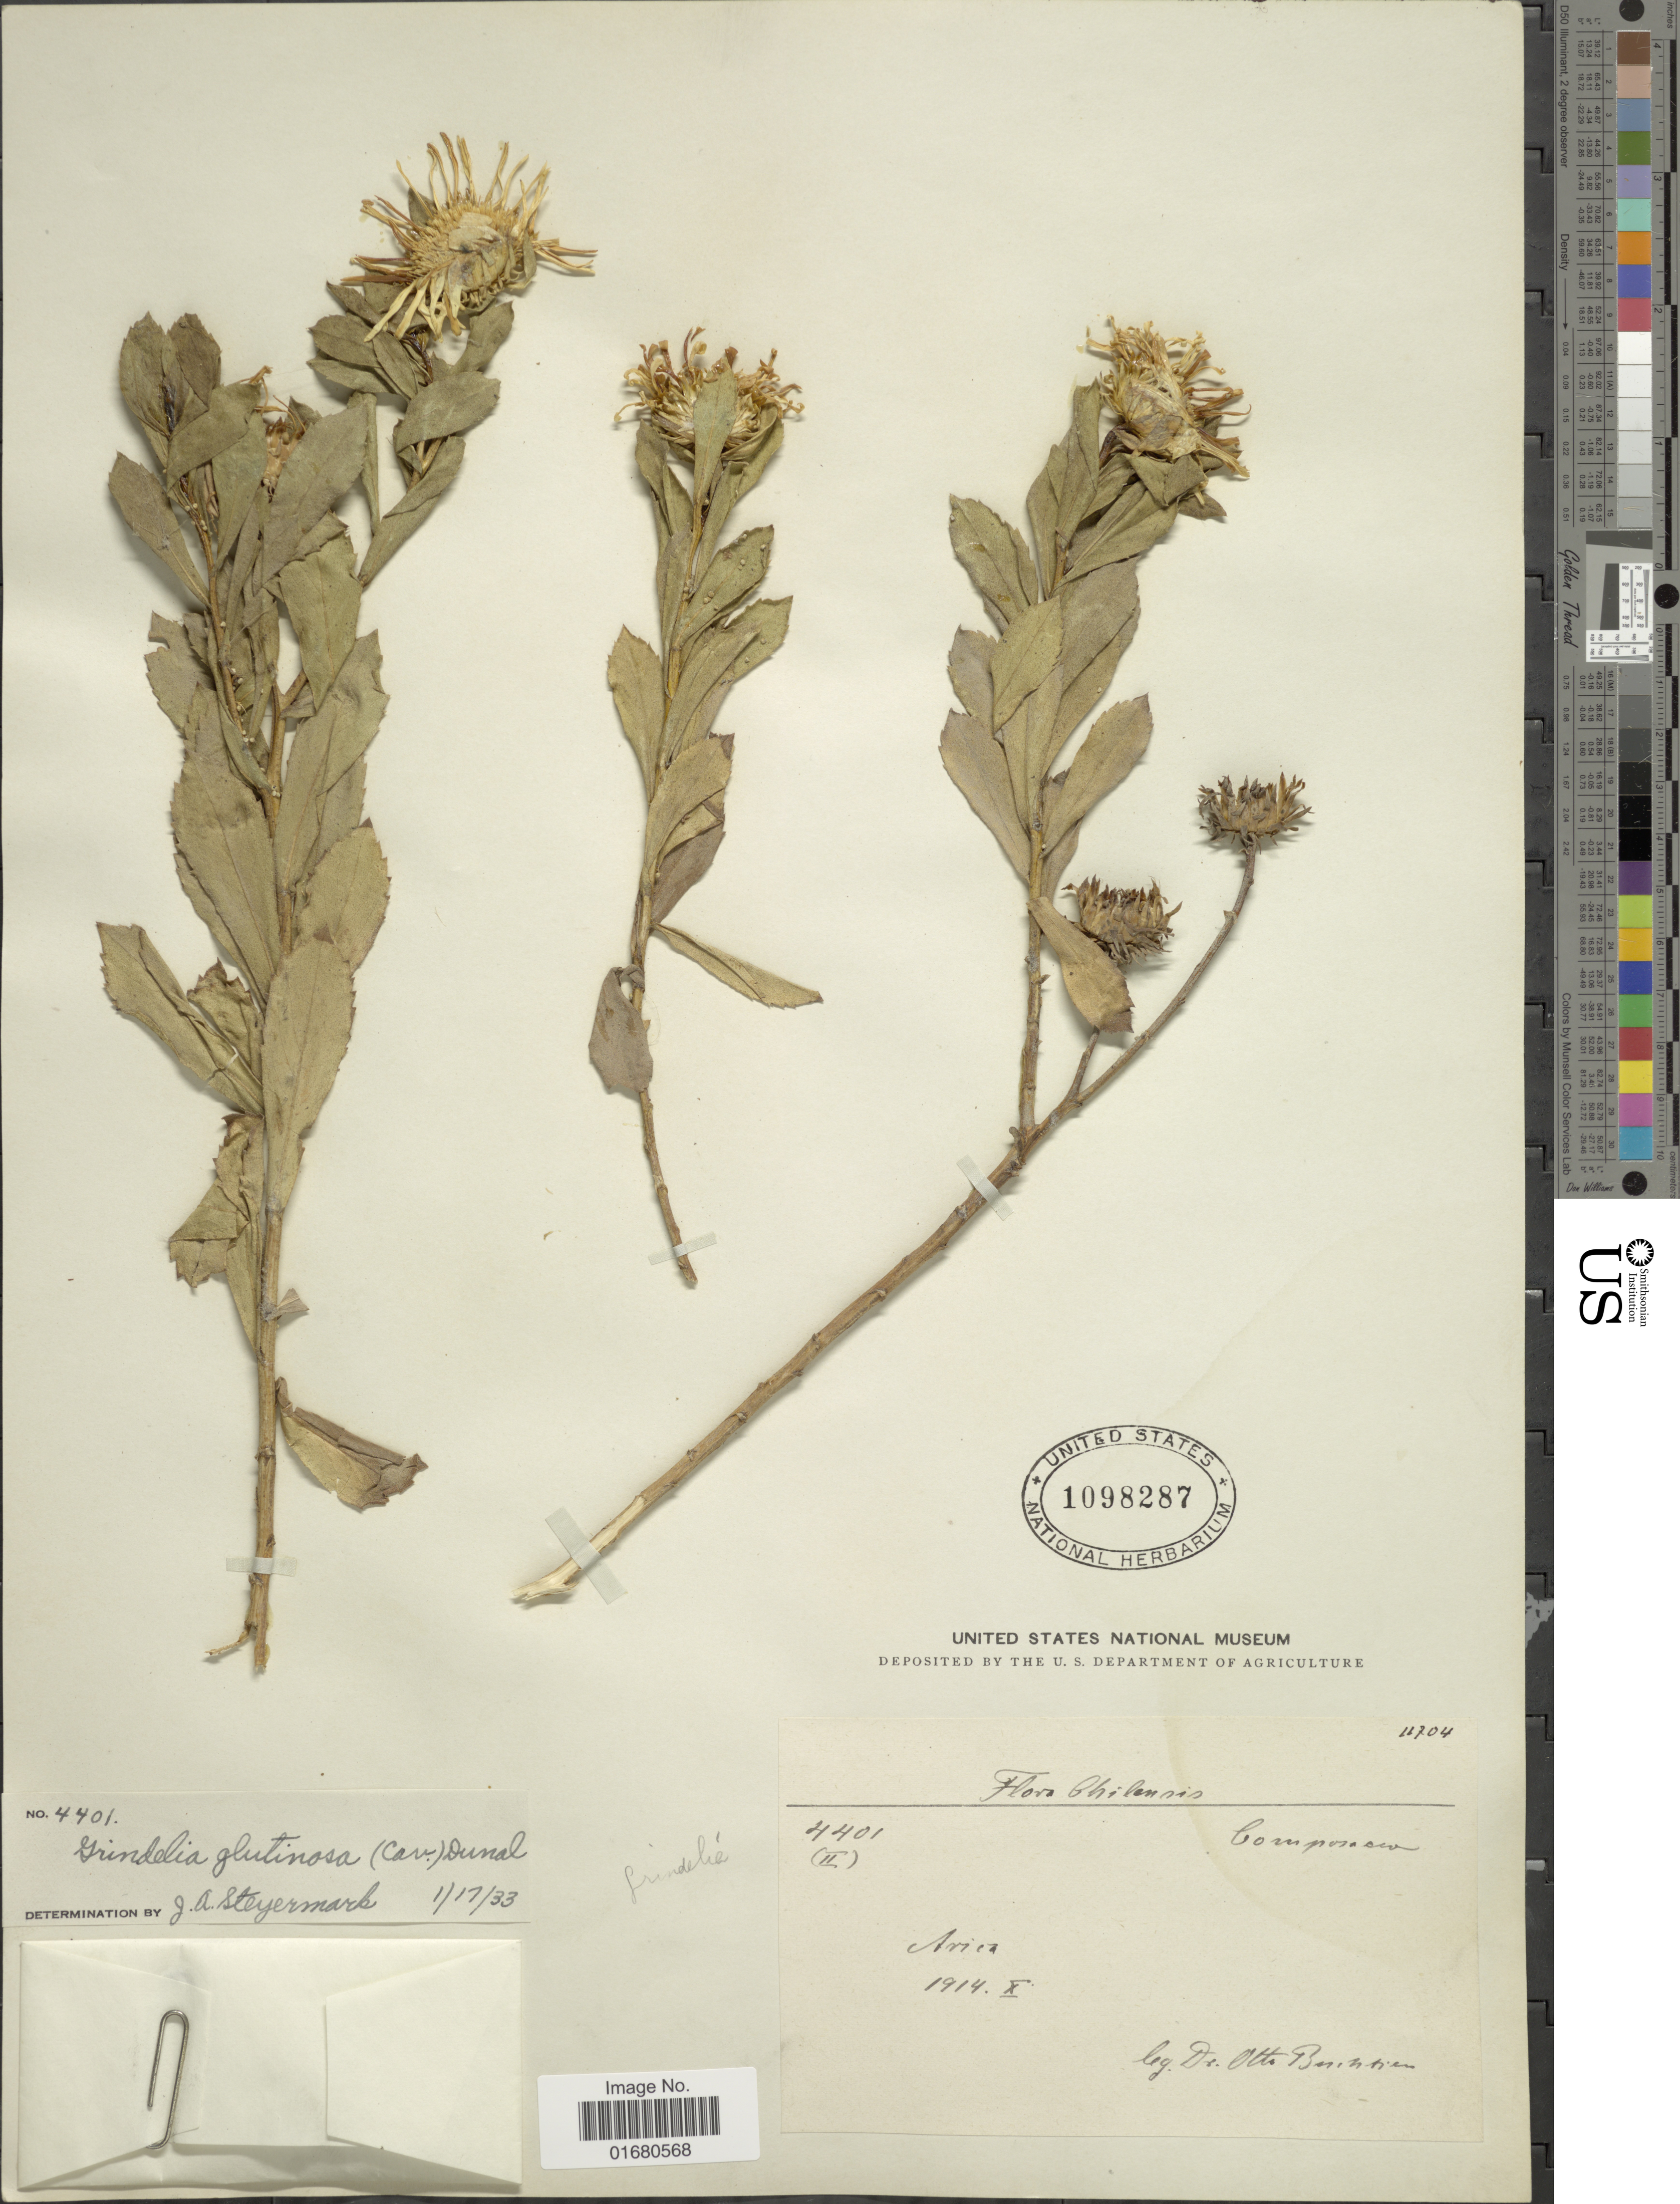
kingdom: Plantae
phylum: Tracheophyta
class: Magnoliopsida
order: Asterales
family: Asteraceae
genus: Grindelia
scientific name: Grindelia glutinosa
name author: (Cav.) Dunal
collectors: O. Buchtien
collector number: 4401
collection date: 1914-10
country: Chile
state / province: Arica y Parinacota (XV)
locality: Arica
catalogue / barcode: US 1098287